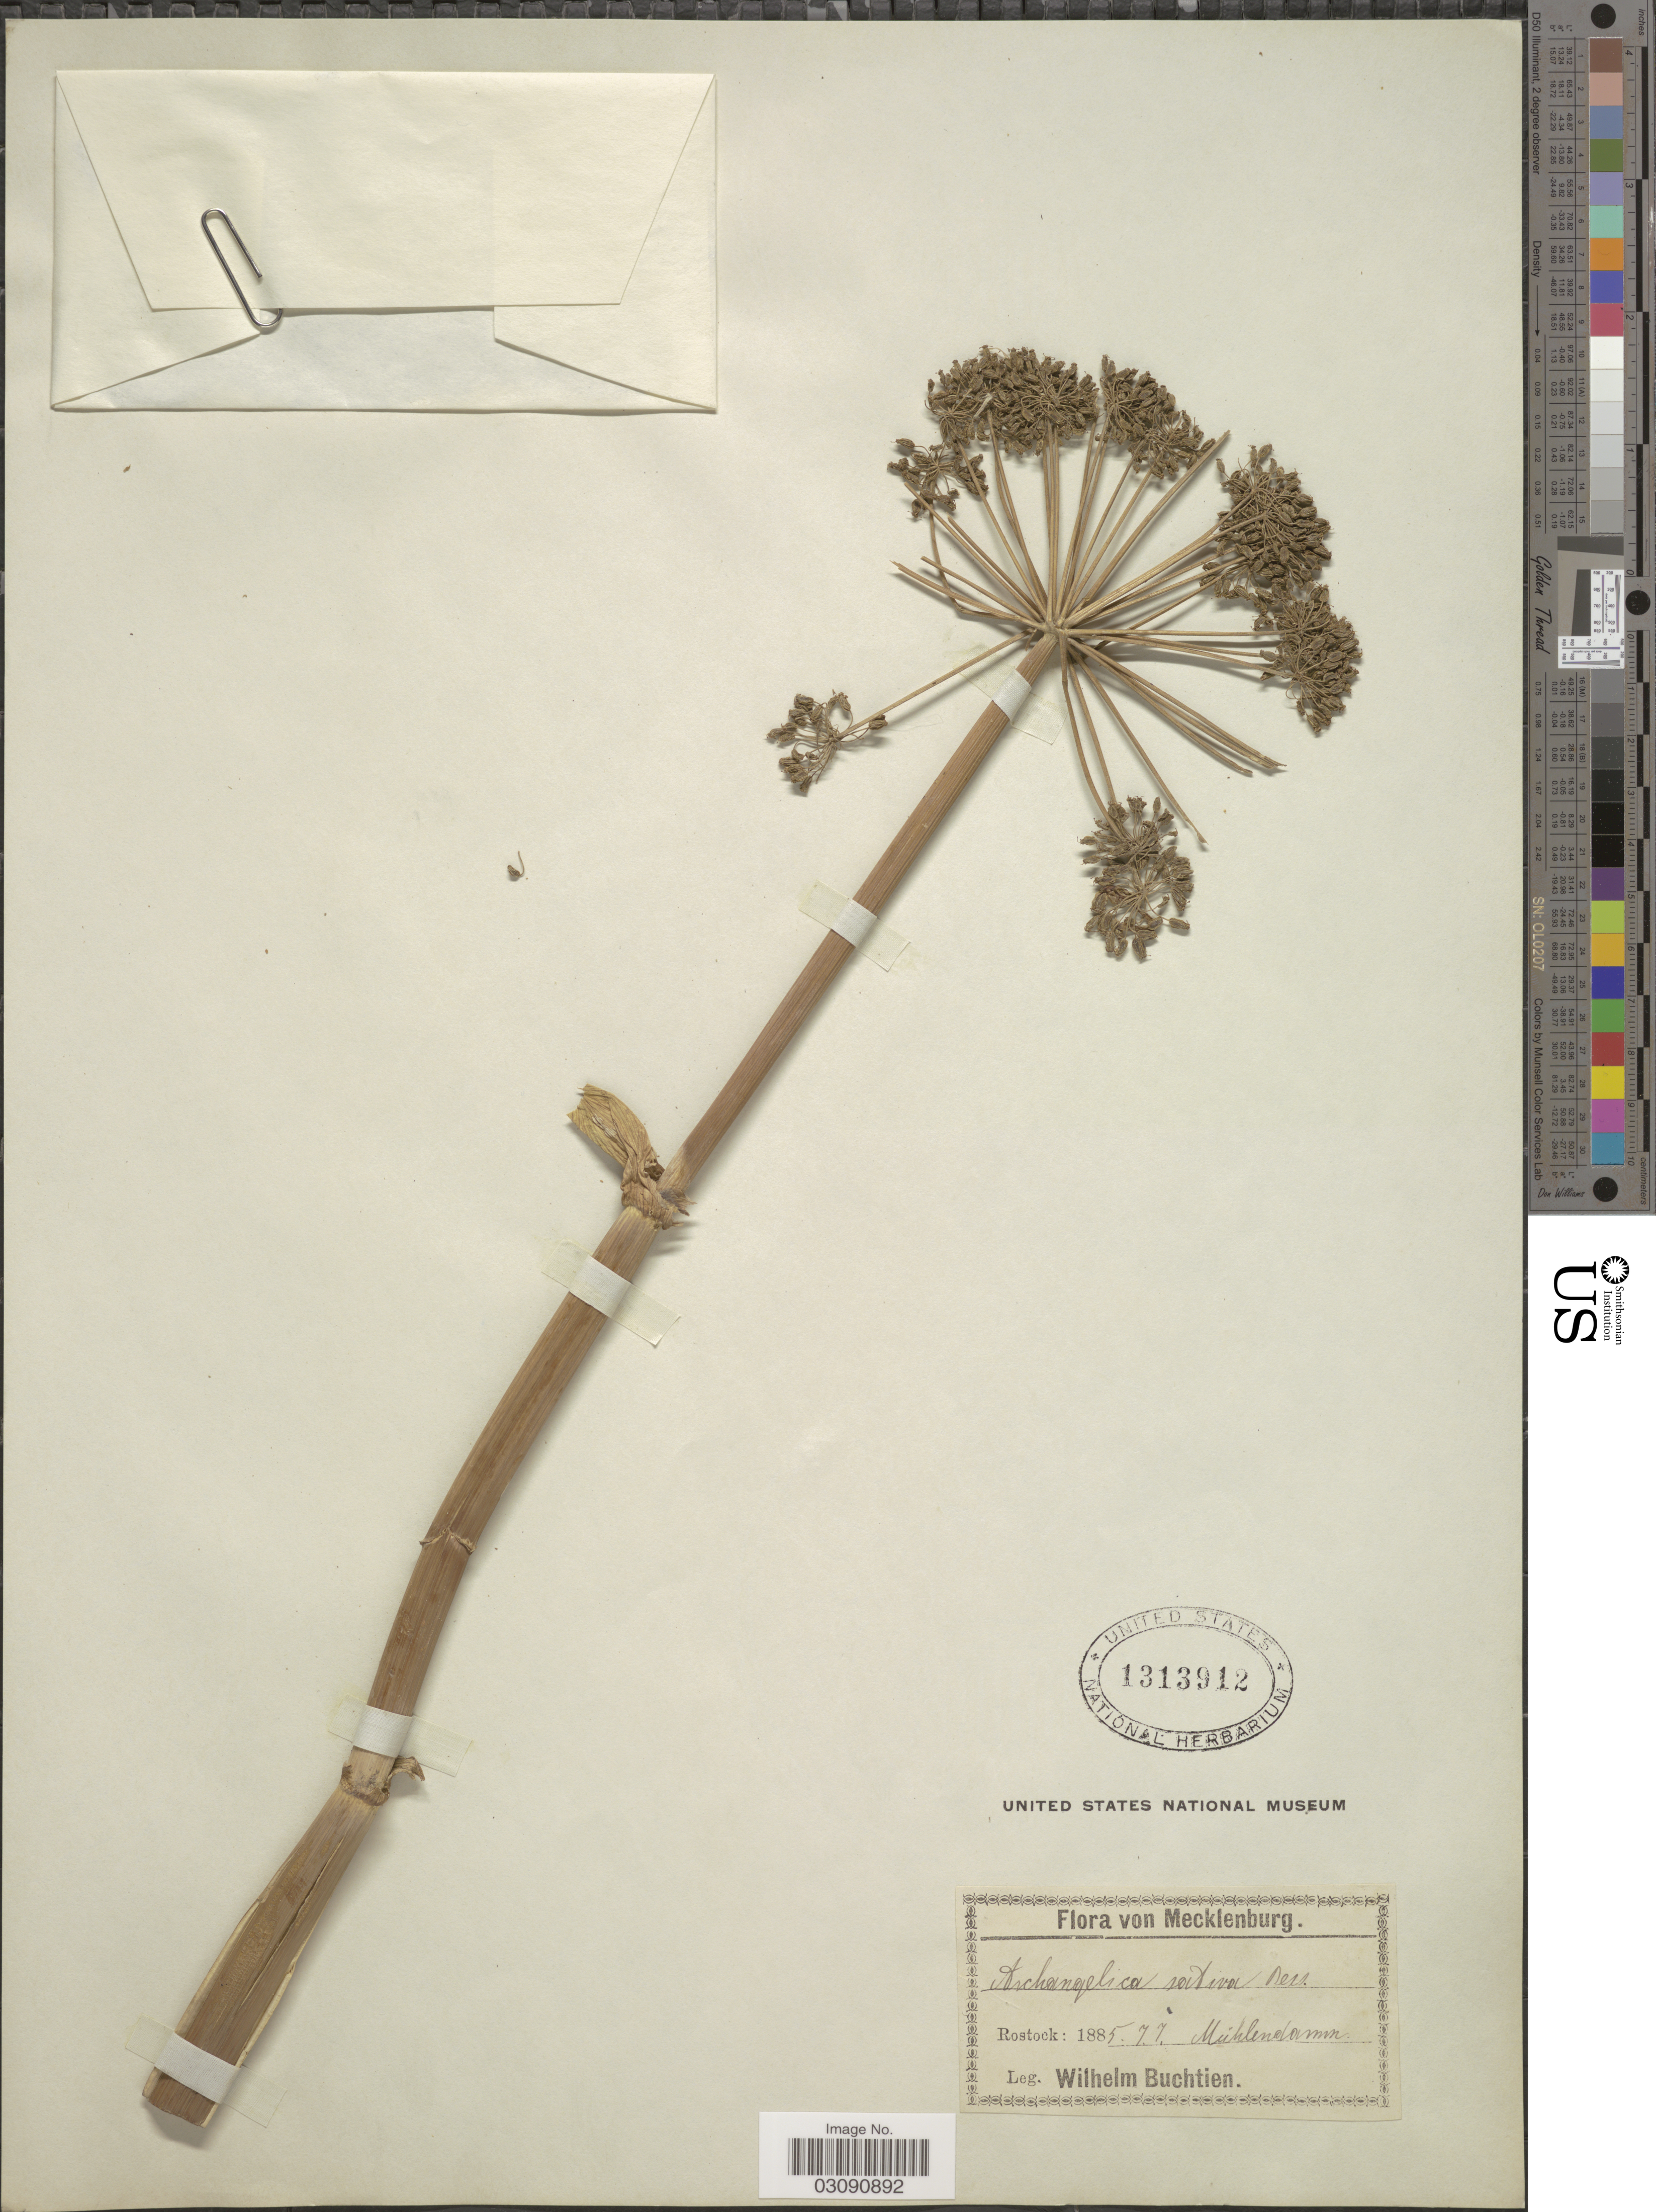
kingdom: Plantae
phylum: Tracheophyta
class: Magnoliopsida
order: Apiales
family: Apiaceae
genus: Archangelica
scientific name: Archangelica sativa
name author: (Mill.) Besser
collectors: W. Buchtien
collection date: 1885-07-07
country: Germany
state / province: Mecklenburg-Vorpommern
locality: Mecklenburg, Rostock, Mühlendamm.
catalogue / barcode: US 1313912